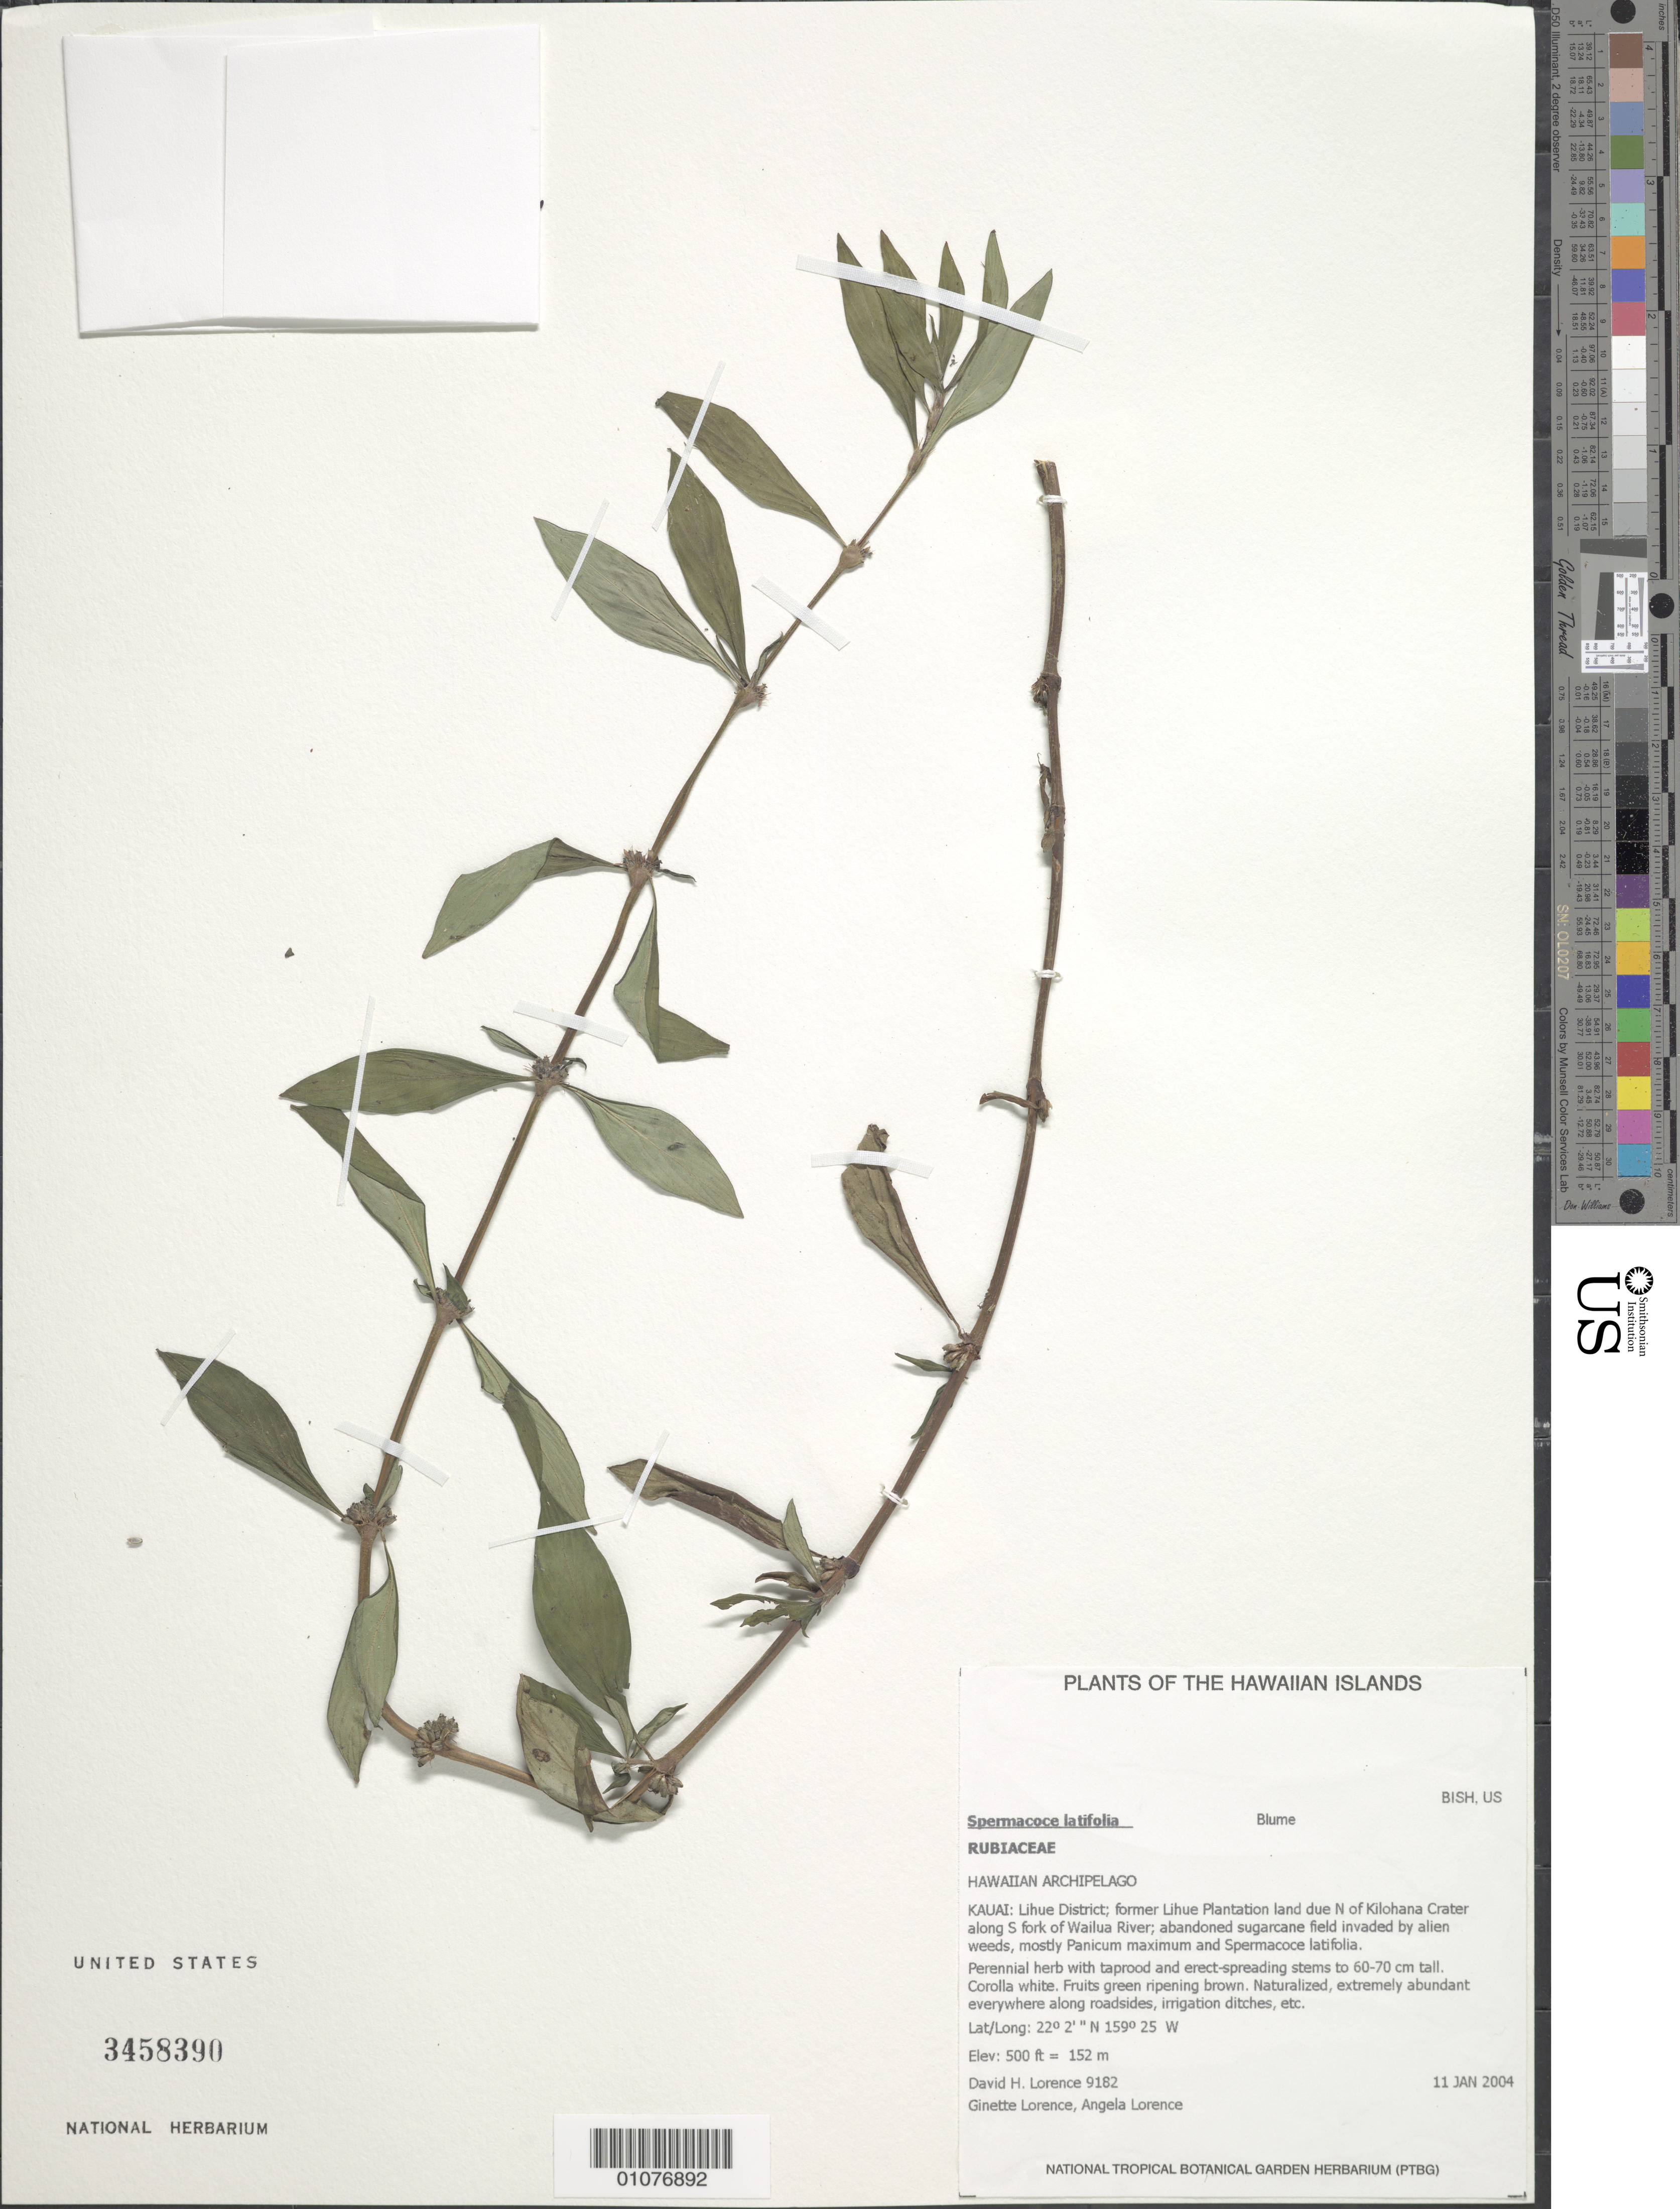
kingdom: Plantae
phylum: Tracheophyta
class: Magnoliopsida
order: Gentianales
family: Rubiaceae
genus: Spermacoce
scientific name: Spermacoce ocymifolia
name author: Willd. ex Roem. & Schult.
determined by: Lorence, David H., (PTBG), National Tropical Botanical Garden (UNITED STATES)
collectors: D. Lorence, G. Lorence & A. Lorence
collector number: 9182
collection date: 2004-01-11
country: United States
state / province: Hawaii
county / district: Kauai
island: Kaua'i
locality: Lihue District, former Lihue Plantation land due N of Kilohana Crater along S fork of Wailua River; abandoned sugarcane field.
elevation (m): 152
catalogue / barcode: US 3458390